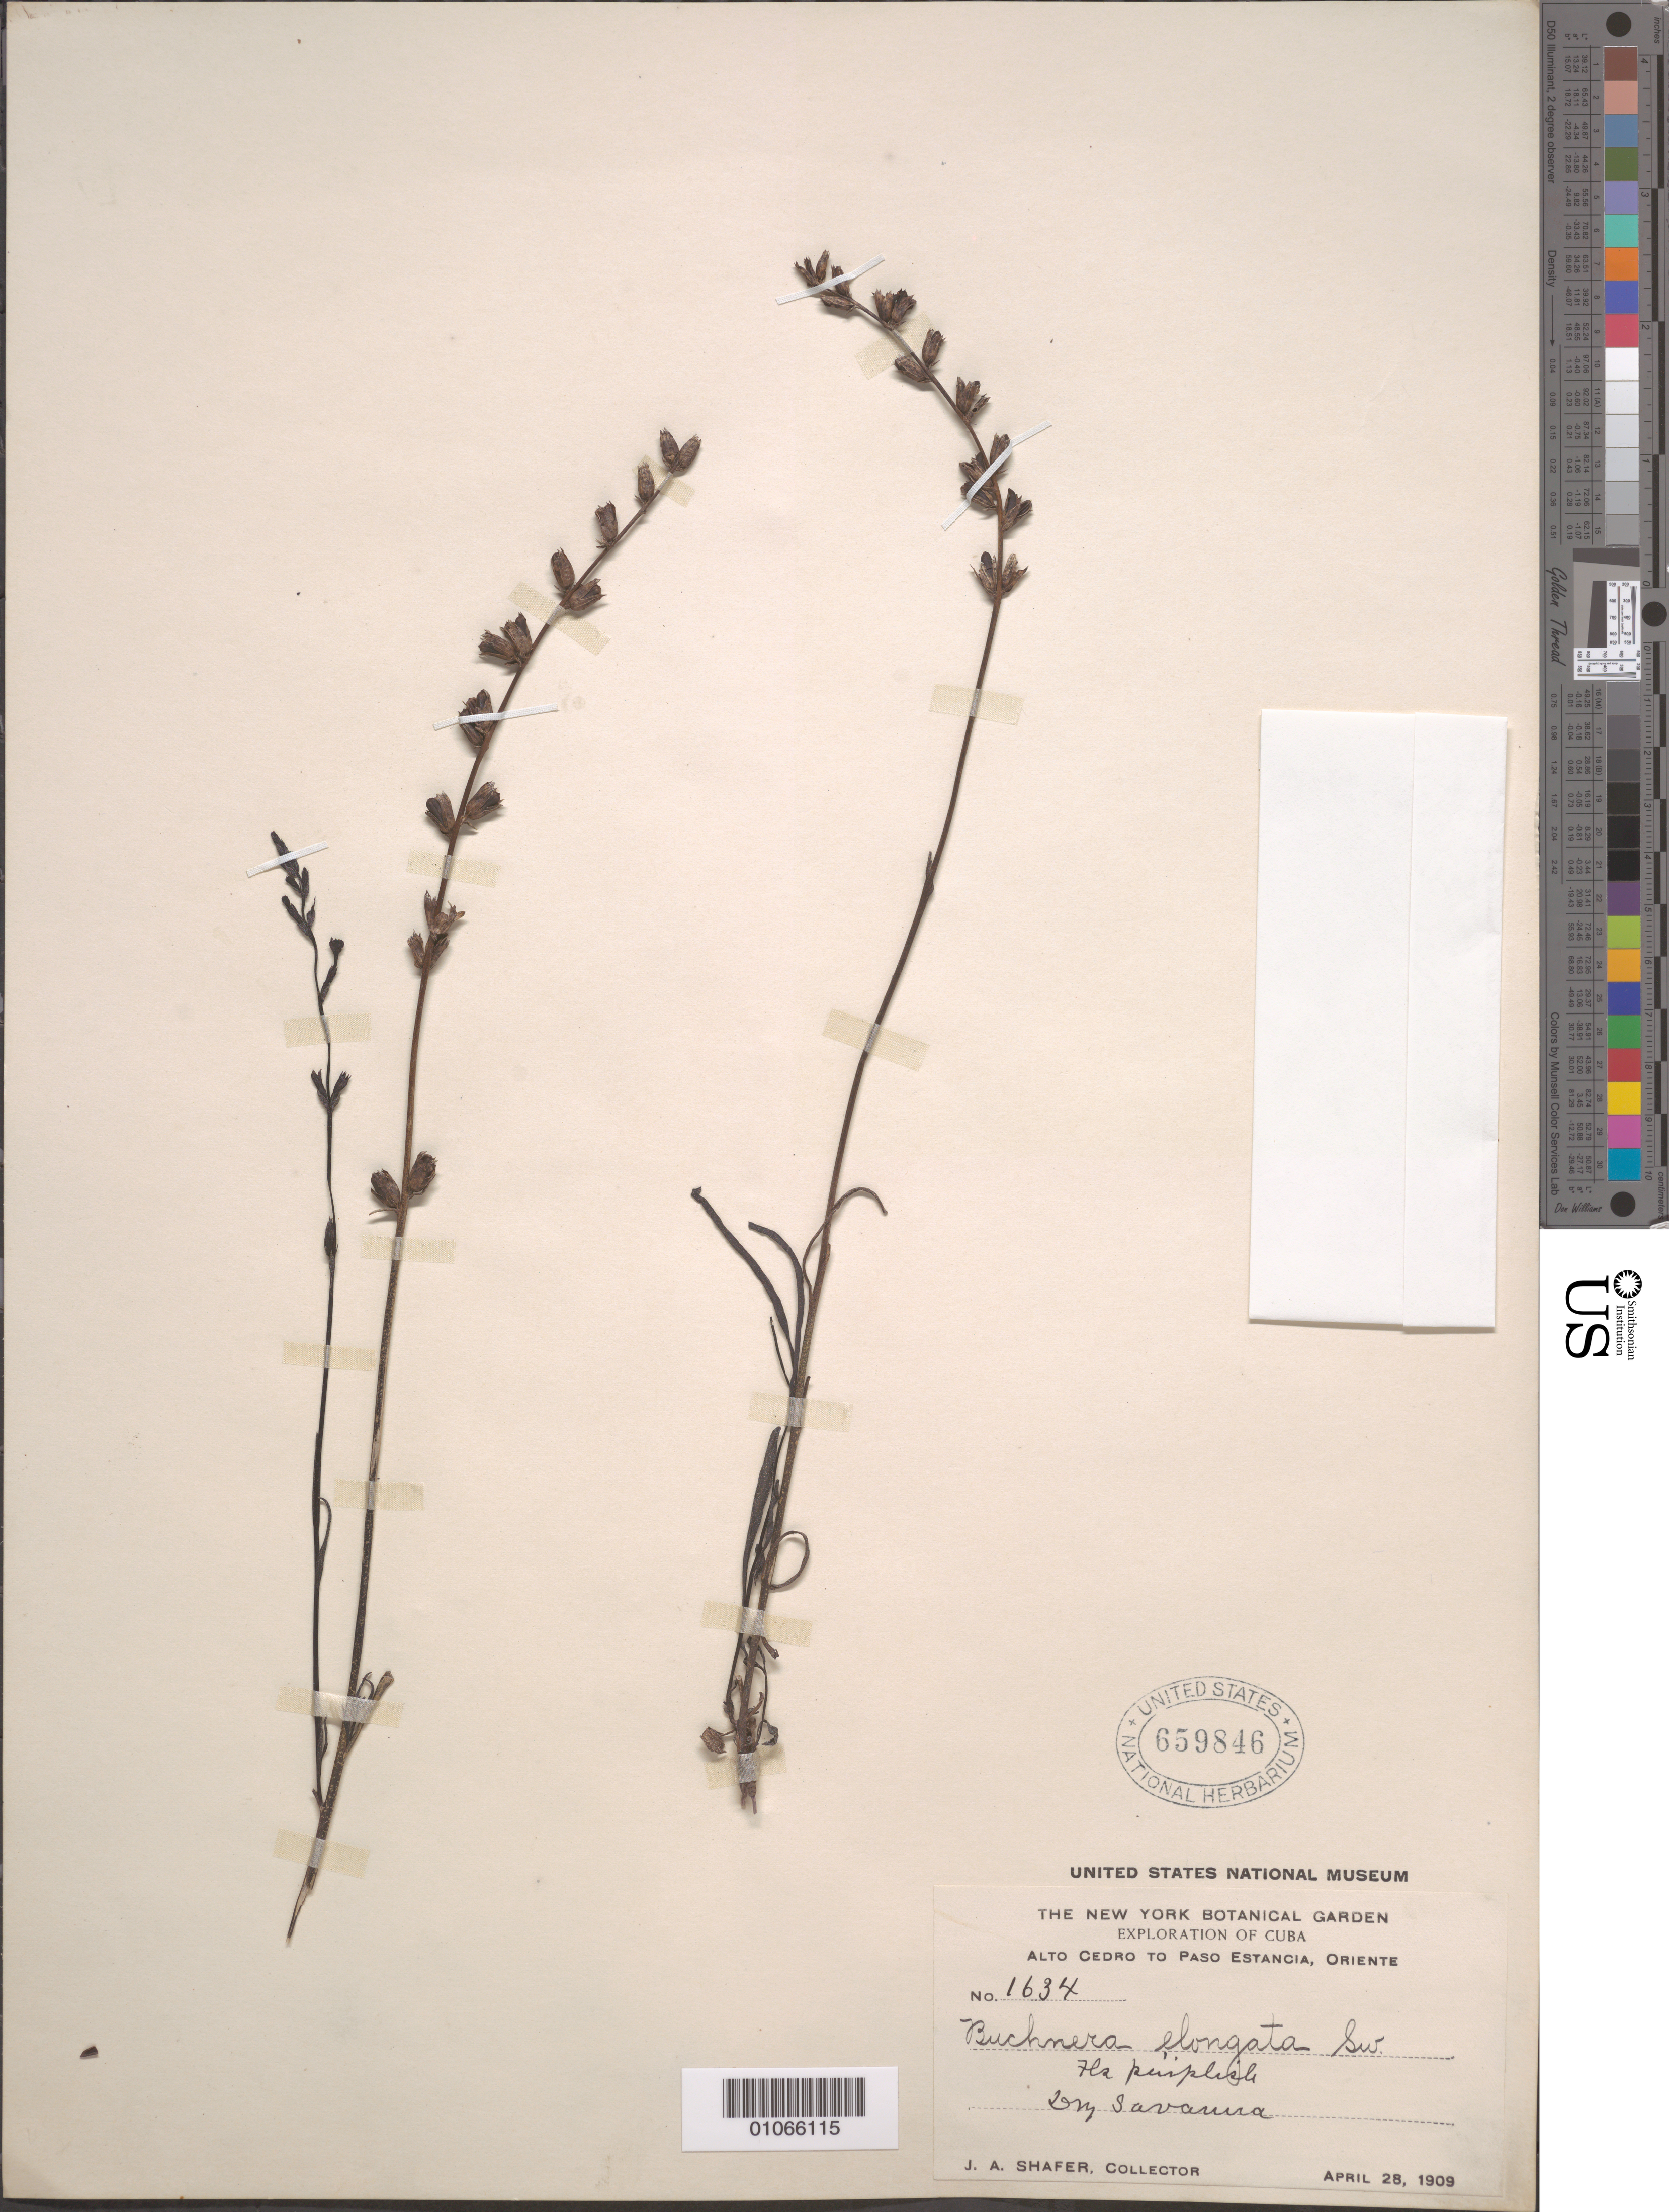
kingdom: Plantae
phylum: Tracheophyta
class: Magnoliopsida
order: Lamiales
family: Orobanchaceae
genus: Buchnera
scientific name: Buchnera elongata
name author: Sw.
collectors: J. A. Shafer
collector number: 1634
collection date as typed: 28 Apr 1909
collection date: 1909-04-28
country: Cuba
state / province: Granma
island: Cuba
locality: Alto Cedro to Paso Estancia, dry savanna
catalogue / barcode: US 659846